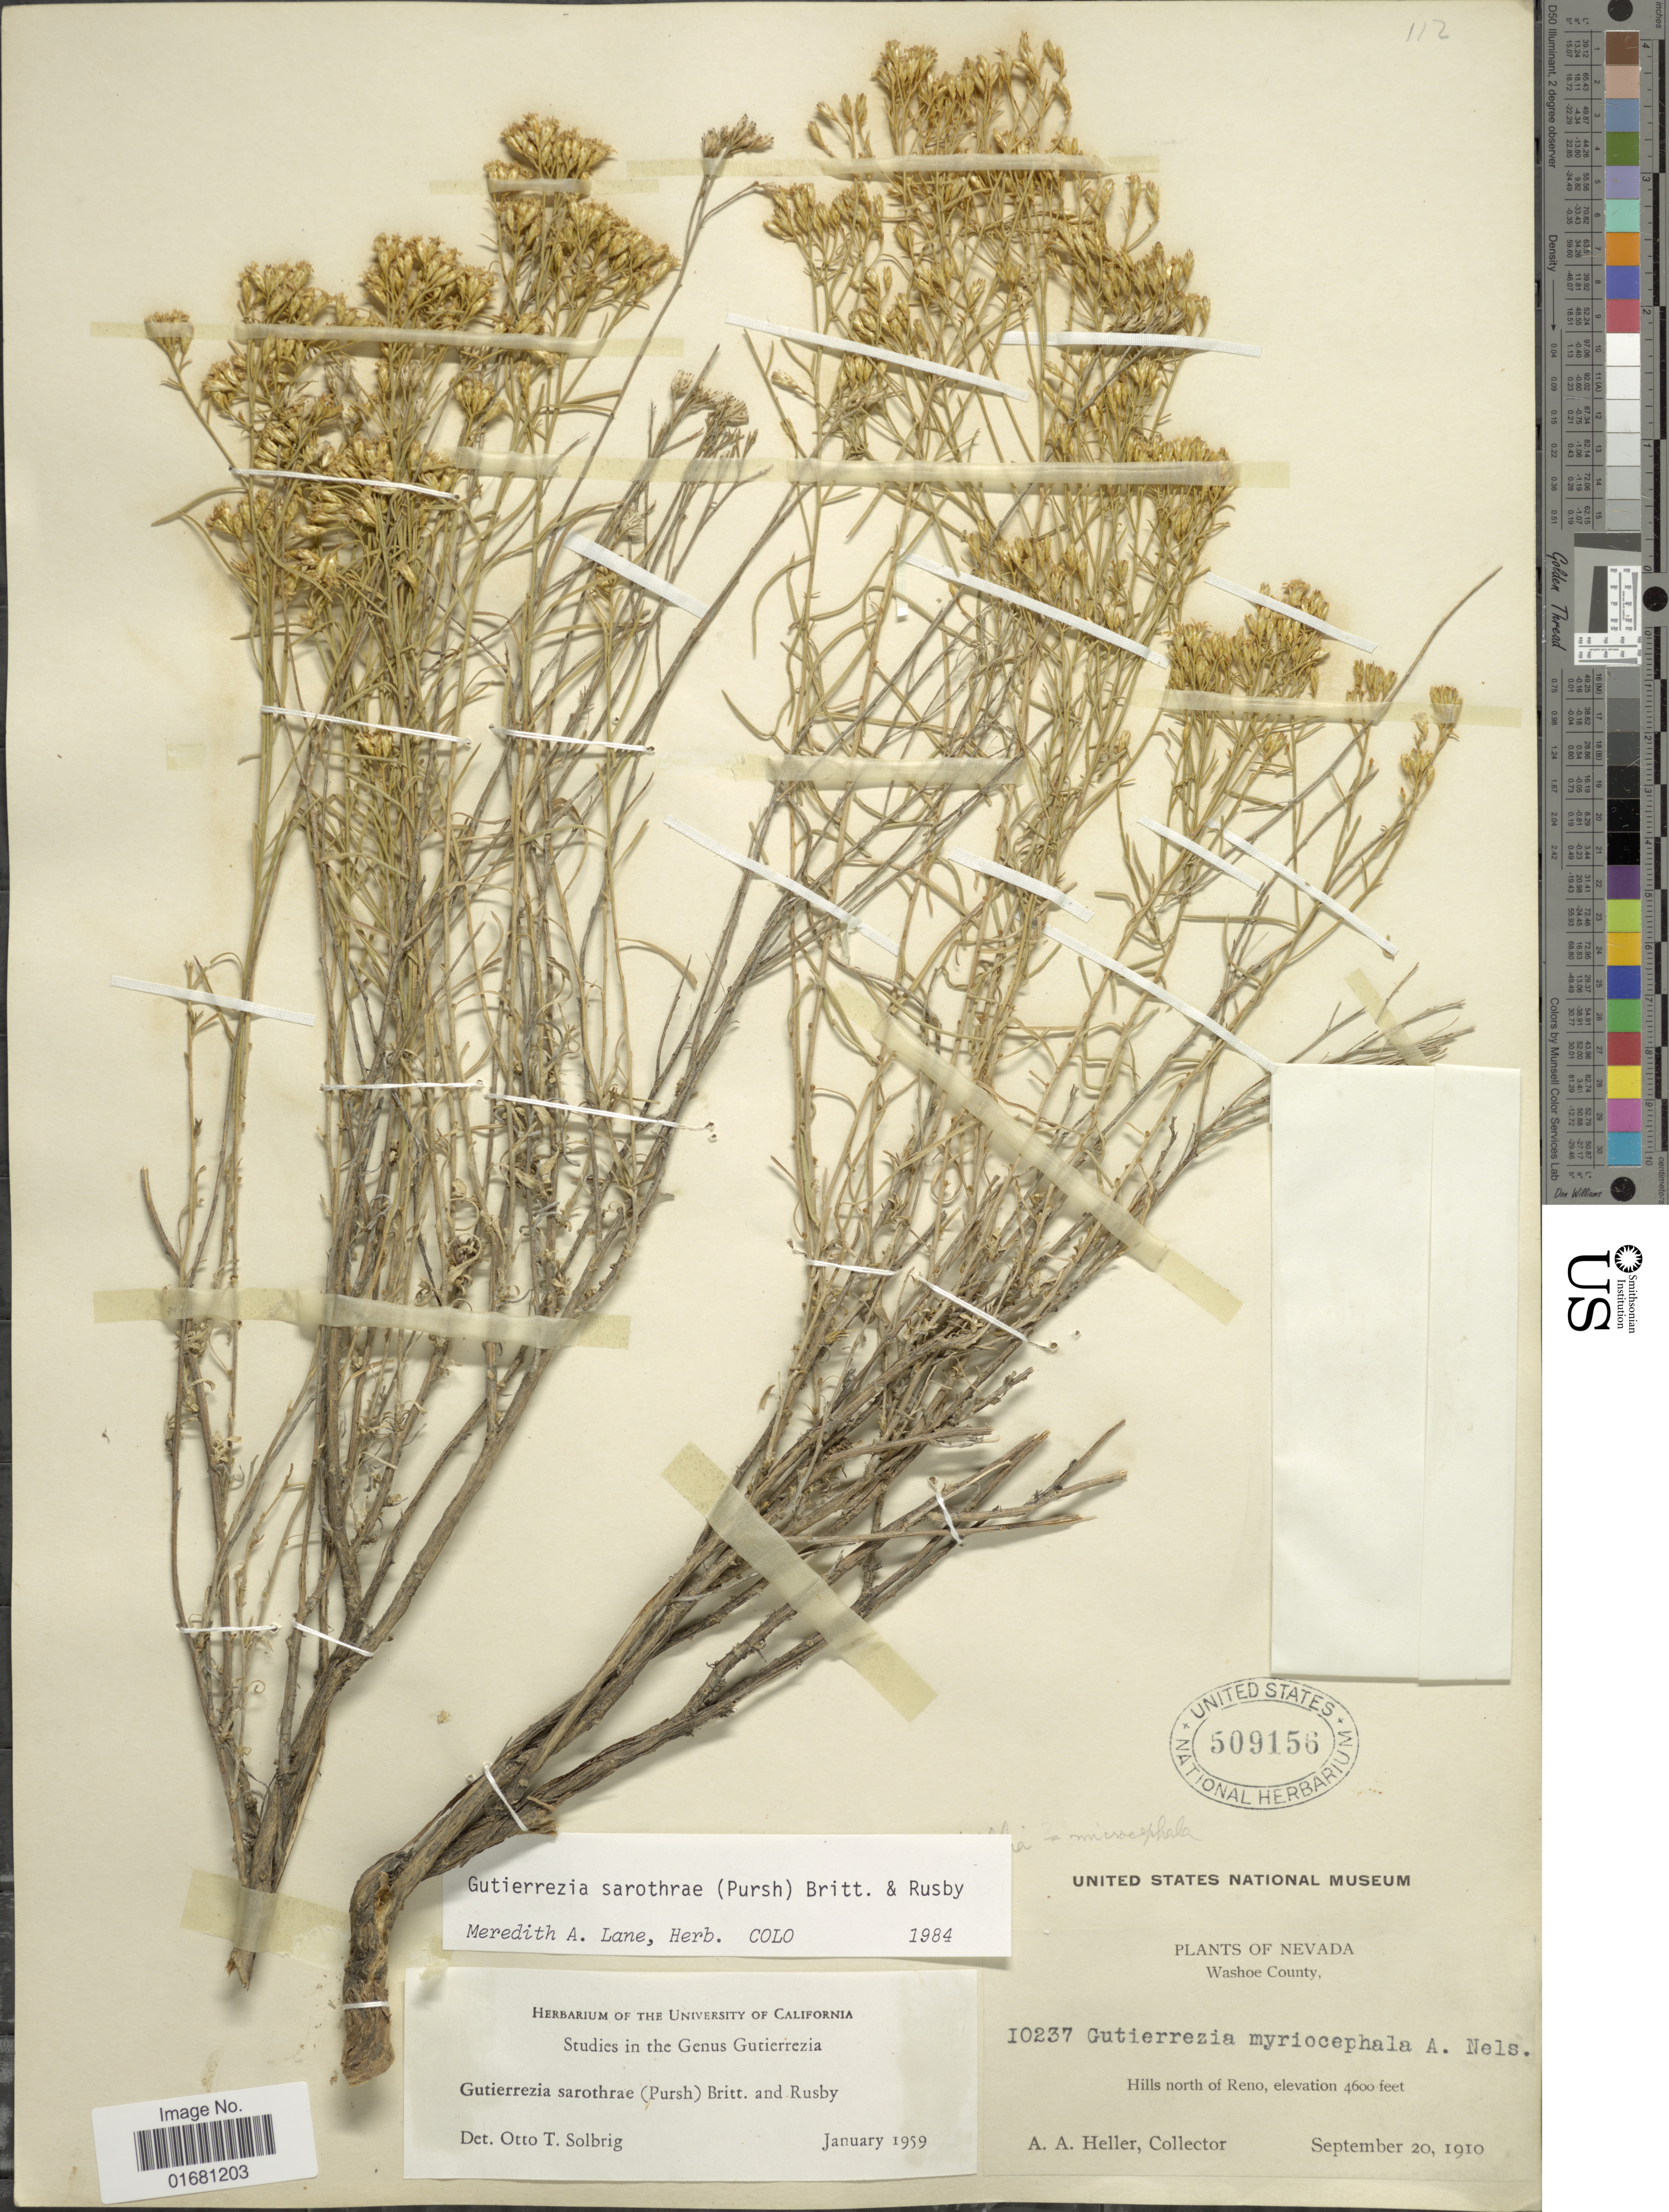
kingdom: Plantae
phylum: Tracheophyta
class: Magnoliopsida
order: Asterales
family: Asteraceae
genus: Gutierrezia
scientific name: Gutierrezia sarothrae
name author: (Pursh) Britton & Rusby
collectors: A. A. Heller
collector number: I0237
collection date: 1910-09-20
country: United States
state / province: Nevada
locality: Washoe County, Hills north of Reno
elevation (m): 1402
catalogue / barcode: US 509156